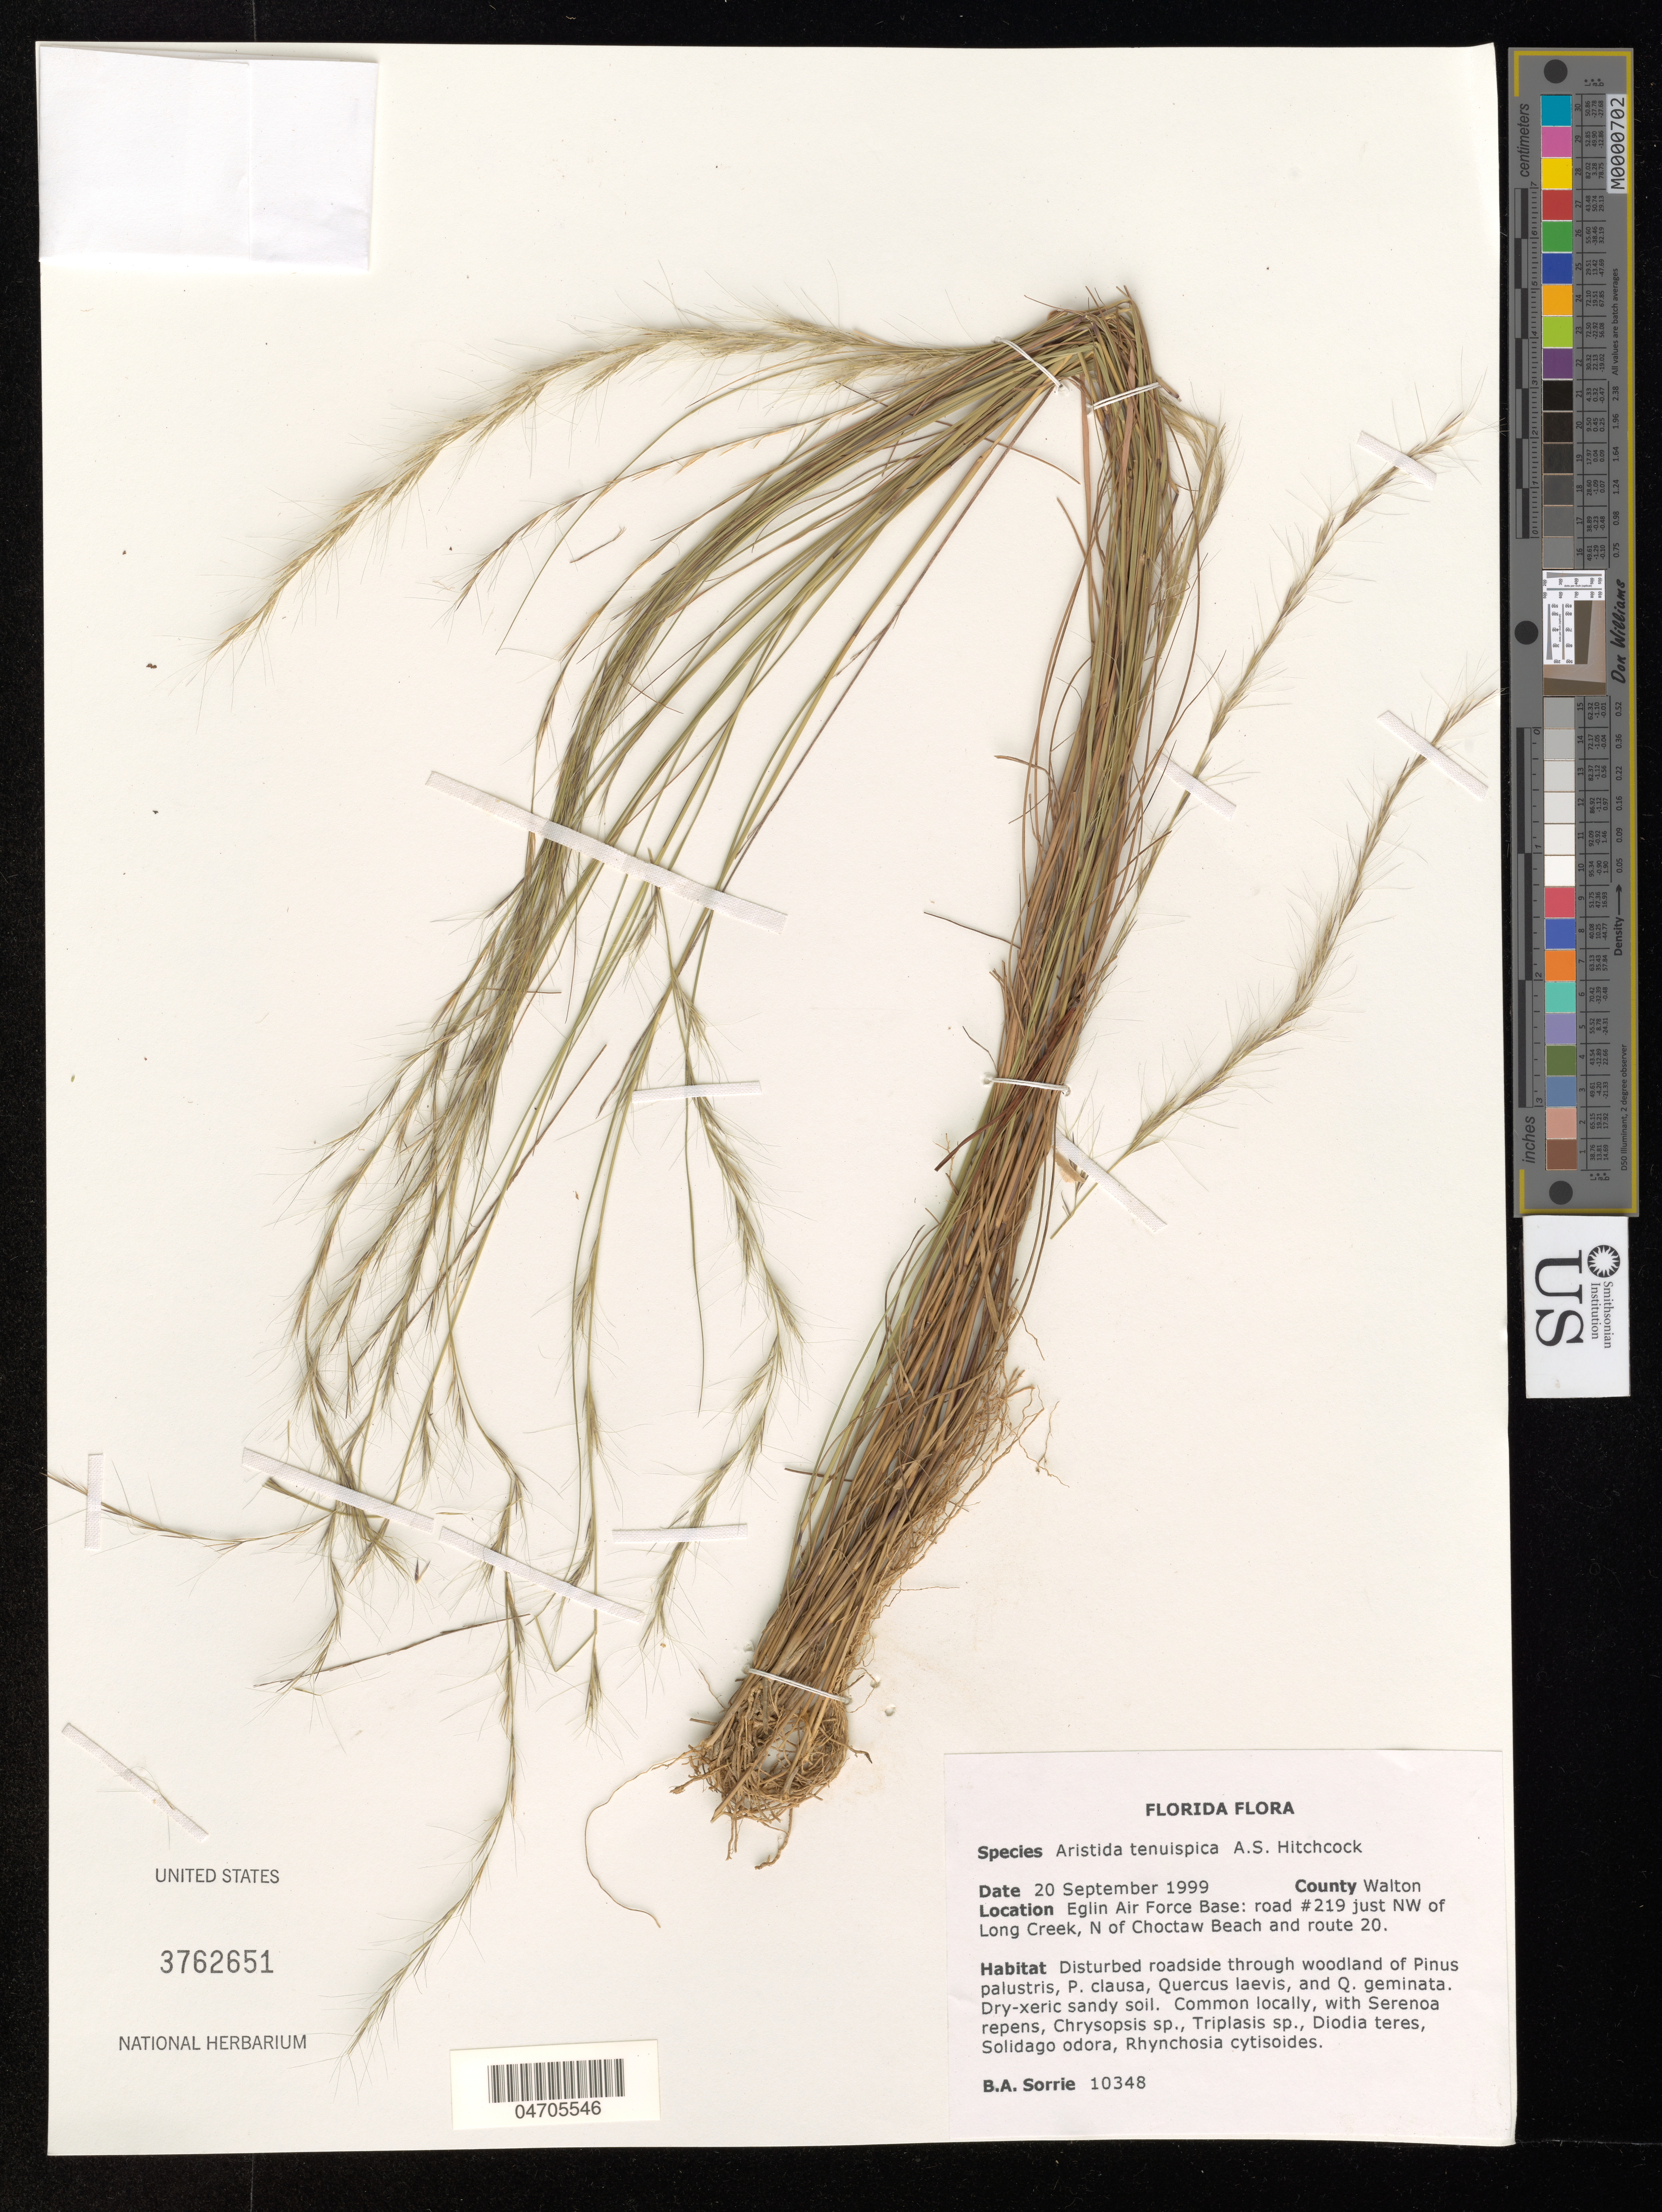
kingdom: Plantae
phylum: Tracheophyta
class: Liliopsida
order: Poales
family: Poaceae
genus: Aristida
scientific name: Aristida tenuispica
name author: Hitchc.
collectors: B. Sorrie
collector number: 10348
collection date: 1999-09-20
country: United States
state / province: Florida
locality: County Walton. Eglin Air Force Base: road #219 just NW of Long Creek, N of Choctaw Beach and route 20.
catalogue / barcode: US 3762651